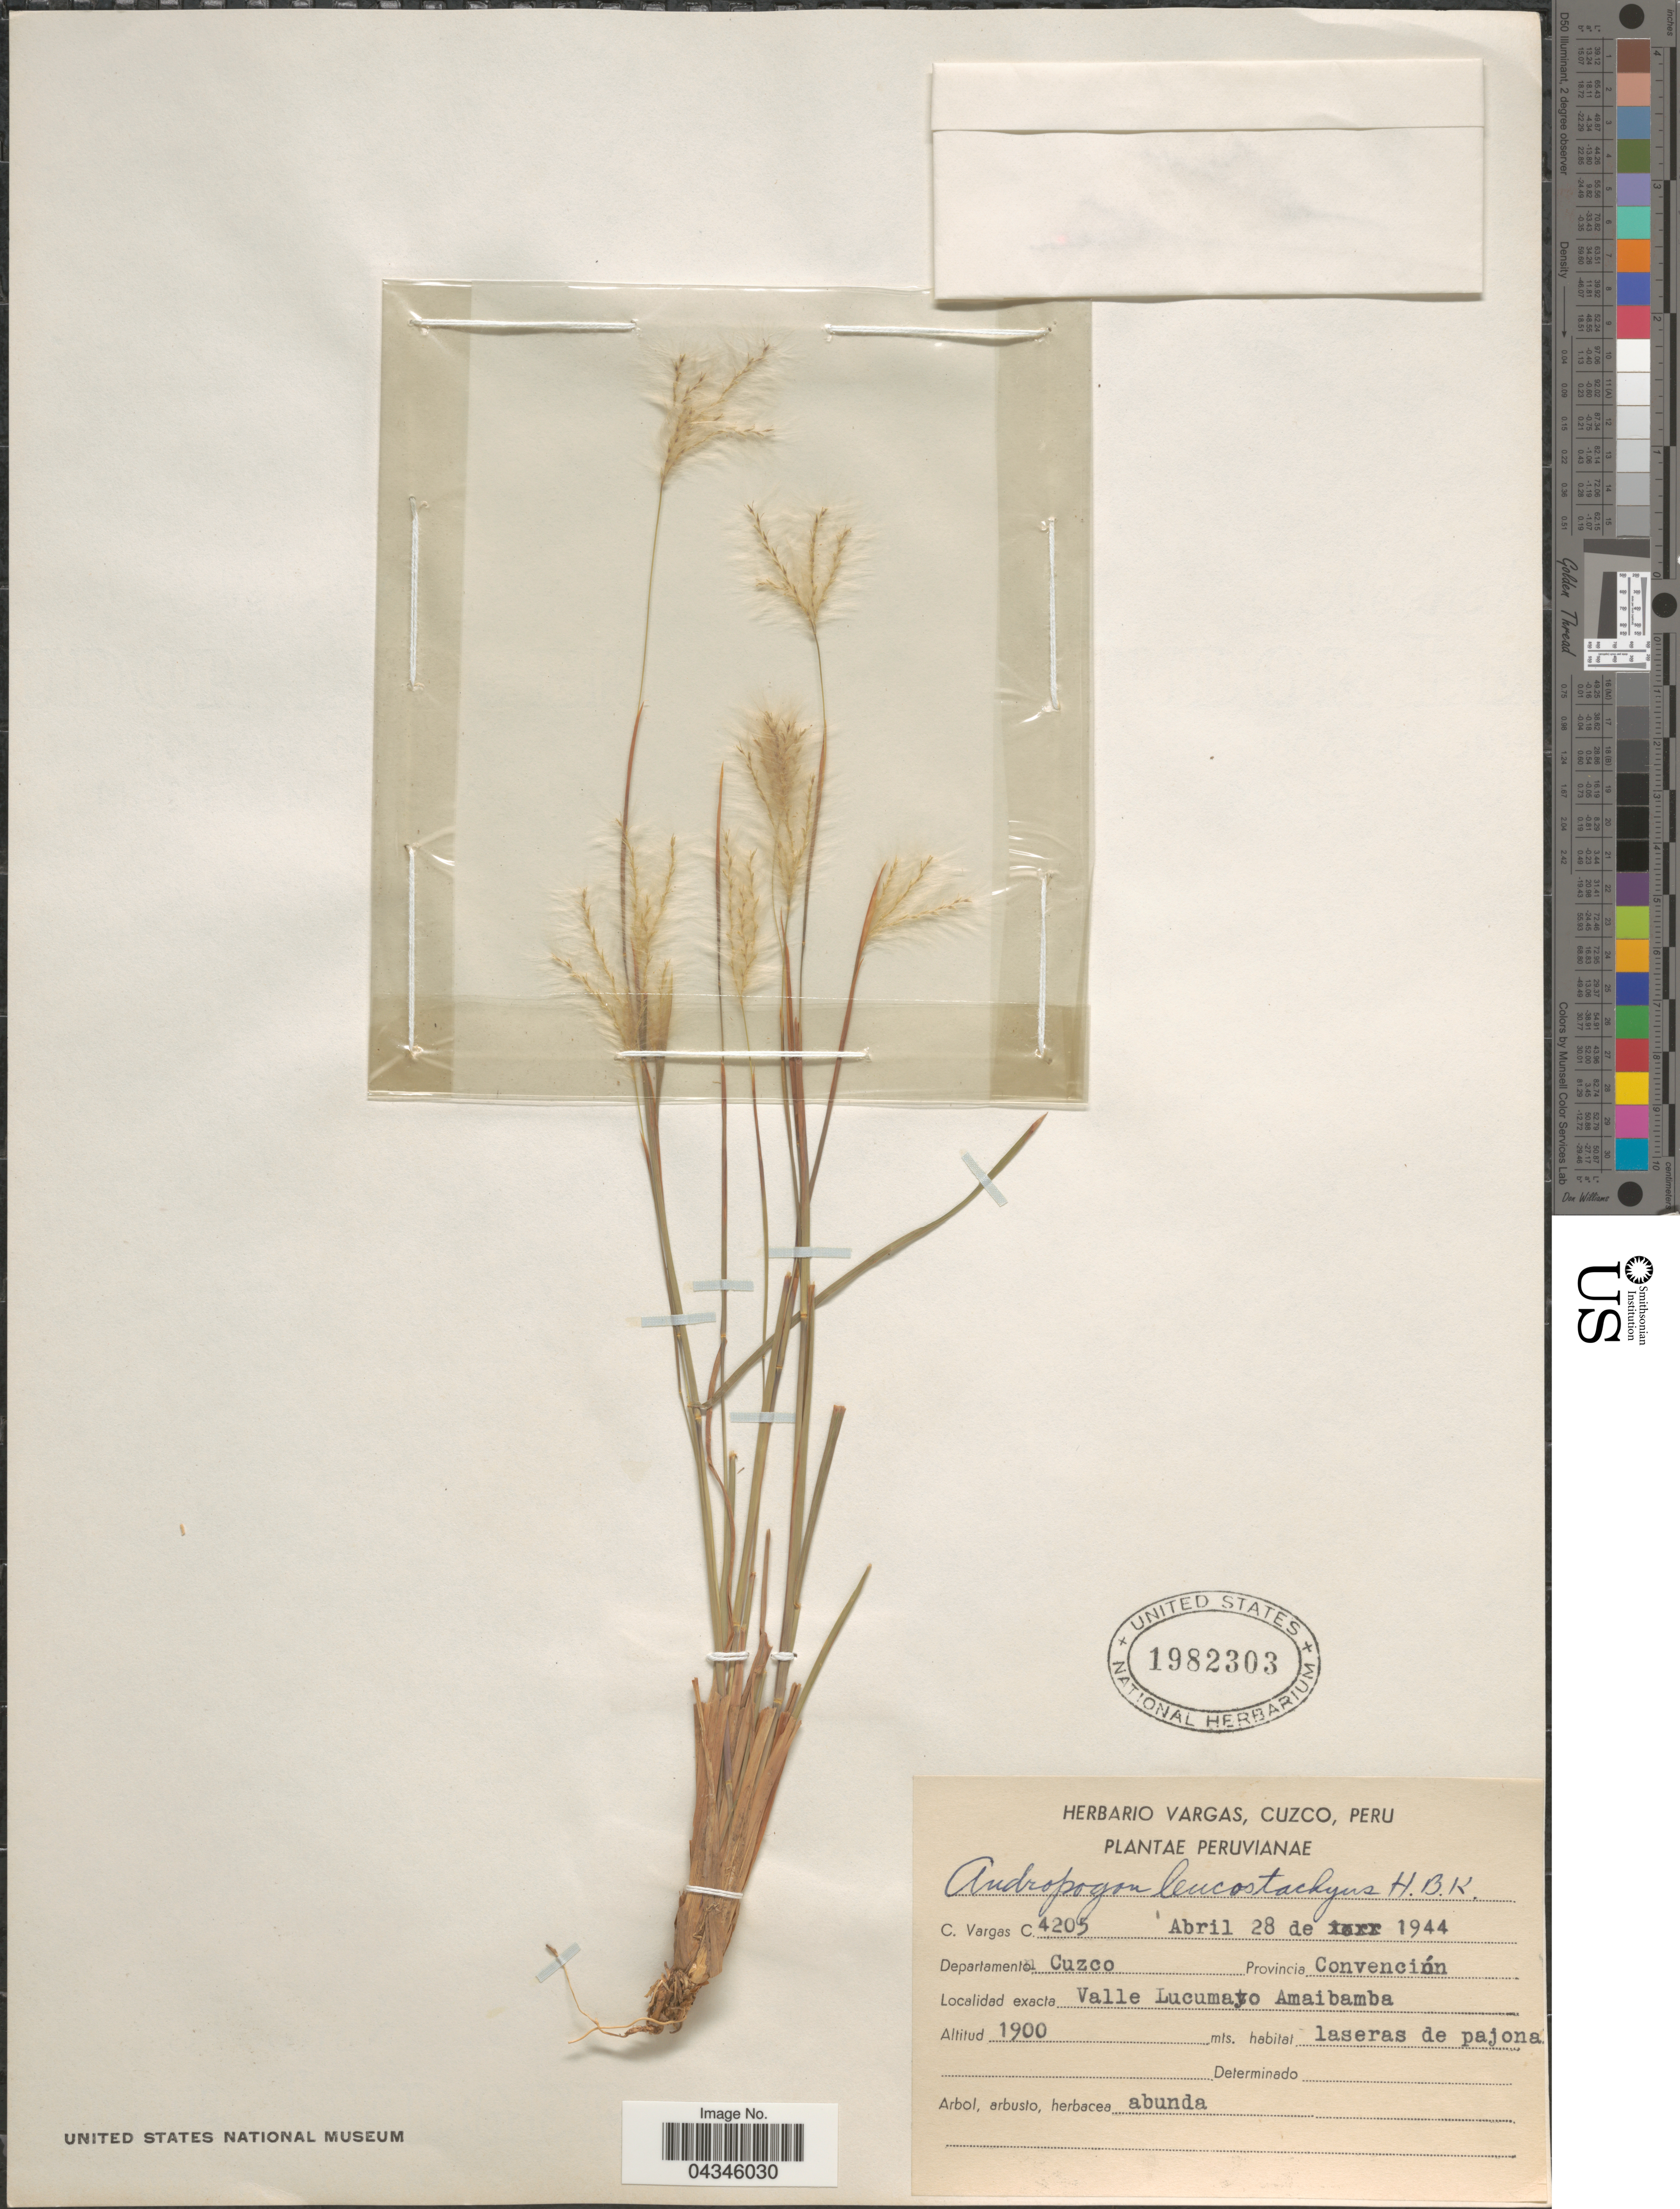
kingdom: Plantae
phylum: Tracheophyta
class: Liliopsida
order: Poales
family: Poaceae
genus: Andropogon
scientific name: Andropogon leucostachyus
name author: Kunth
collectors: C. Vargas Calderón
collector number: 4205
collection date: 1944-04-28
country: Peru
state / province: Cusco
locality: Departamento Cuzco. Provincia Convención. Valle Lucumayo Amaibamba.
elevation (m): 1900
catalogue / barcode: US 1982303